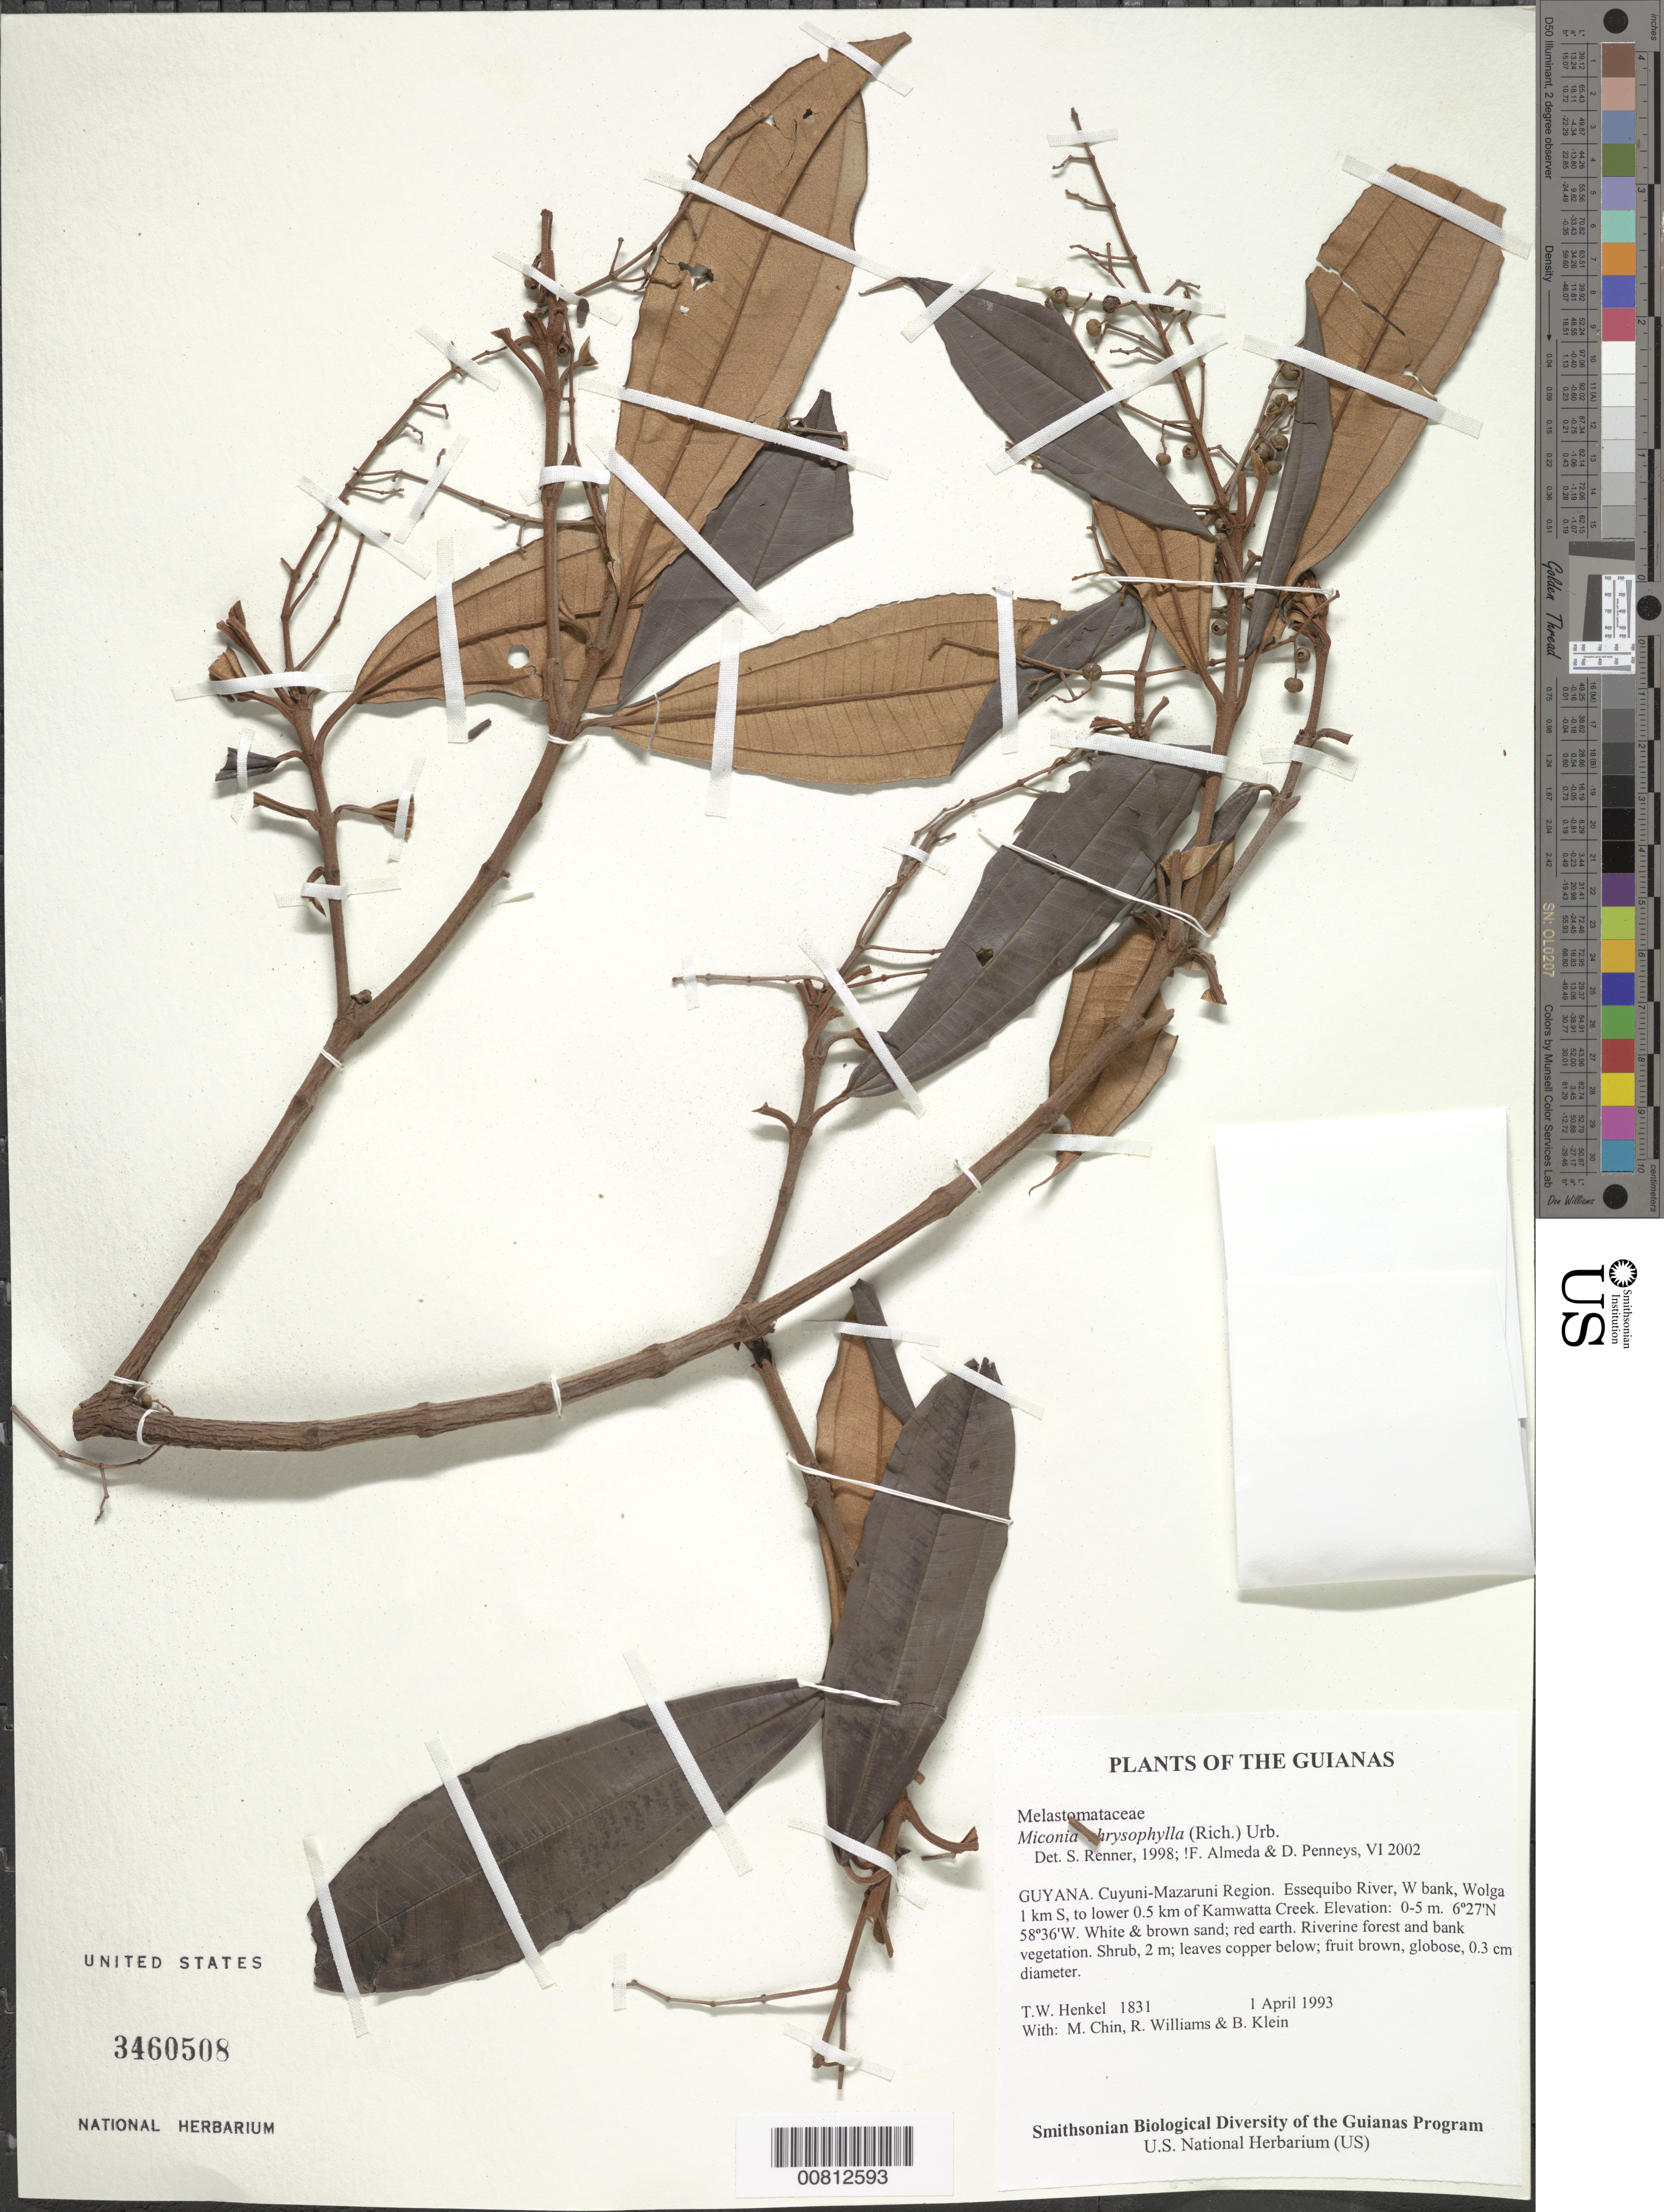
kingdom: Plantae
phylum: Tracheophyta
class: Magnoliopsida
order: Myrtales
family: Melastomataceae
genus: Miconia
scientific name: Miconia chrysophylla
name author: (Rich.) Urb.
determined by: Almeda, F.; Penneys, D. S.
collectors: T. Henkel, M. Chin, R. Williams & B. Klein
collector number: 1831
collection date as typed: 1 April 1993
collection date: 1993-04-01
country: Guyana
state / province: Cuyuni-Mazaruni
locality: Essequibo River, W bank, Wolga 1 km S, to lower 0.5 km of Kamwatta Creek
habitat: White & brown sand; red earth. Riverine forest and bank vegetation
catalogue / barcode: US 3460508